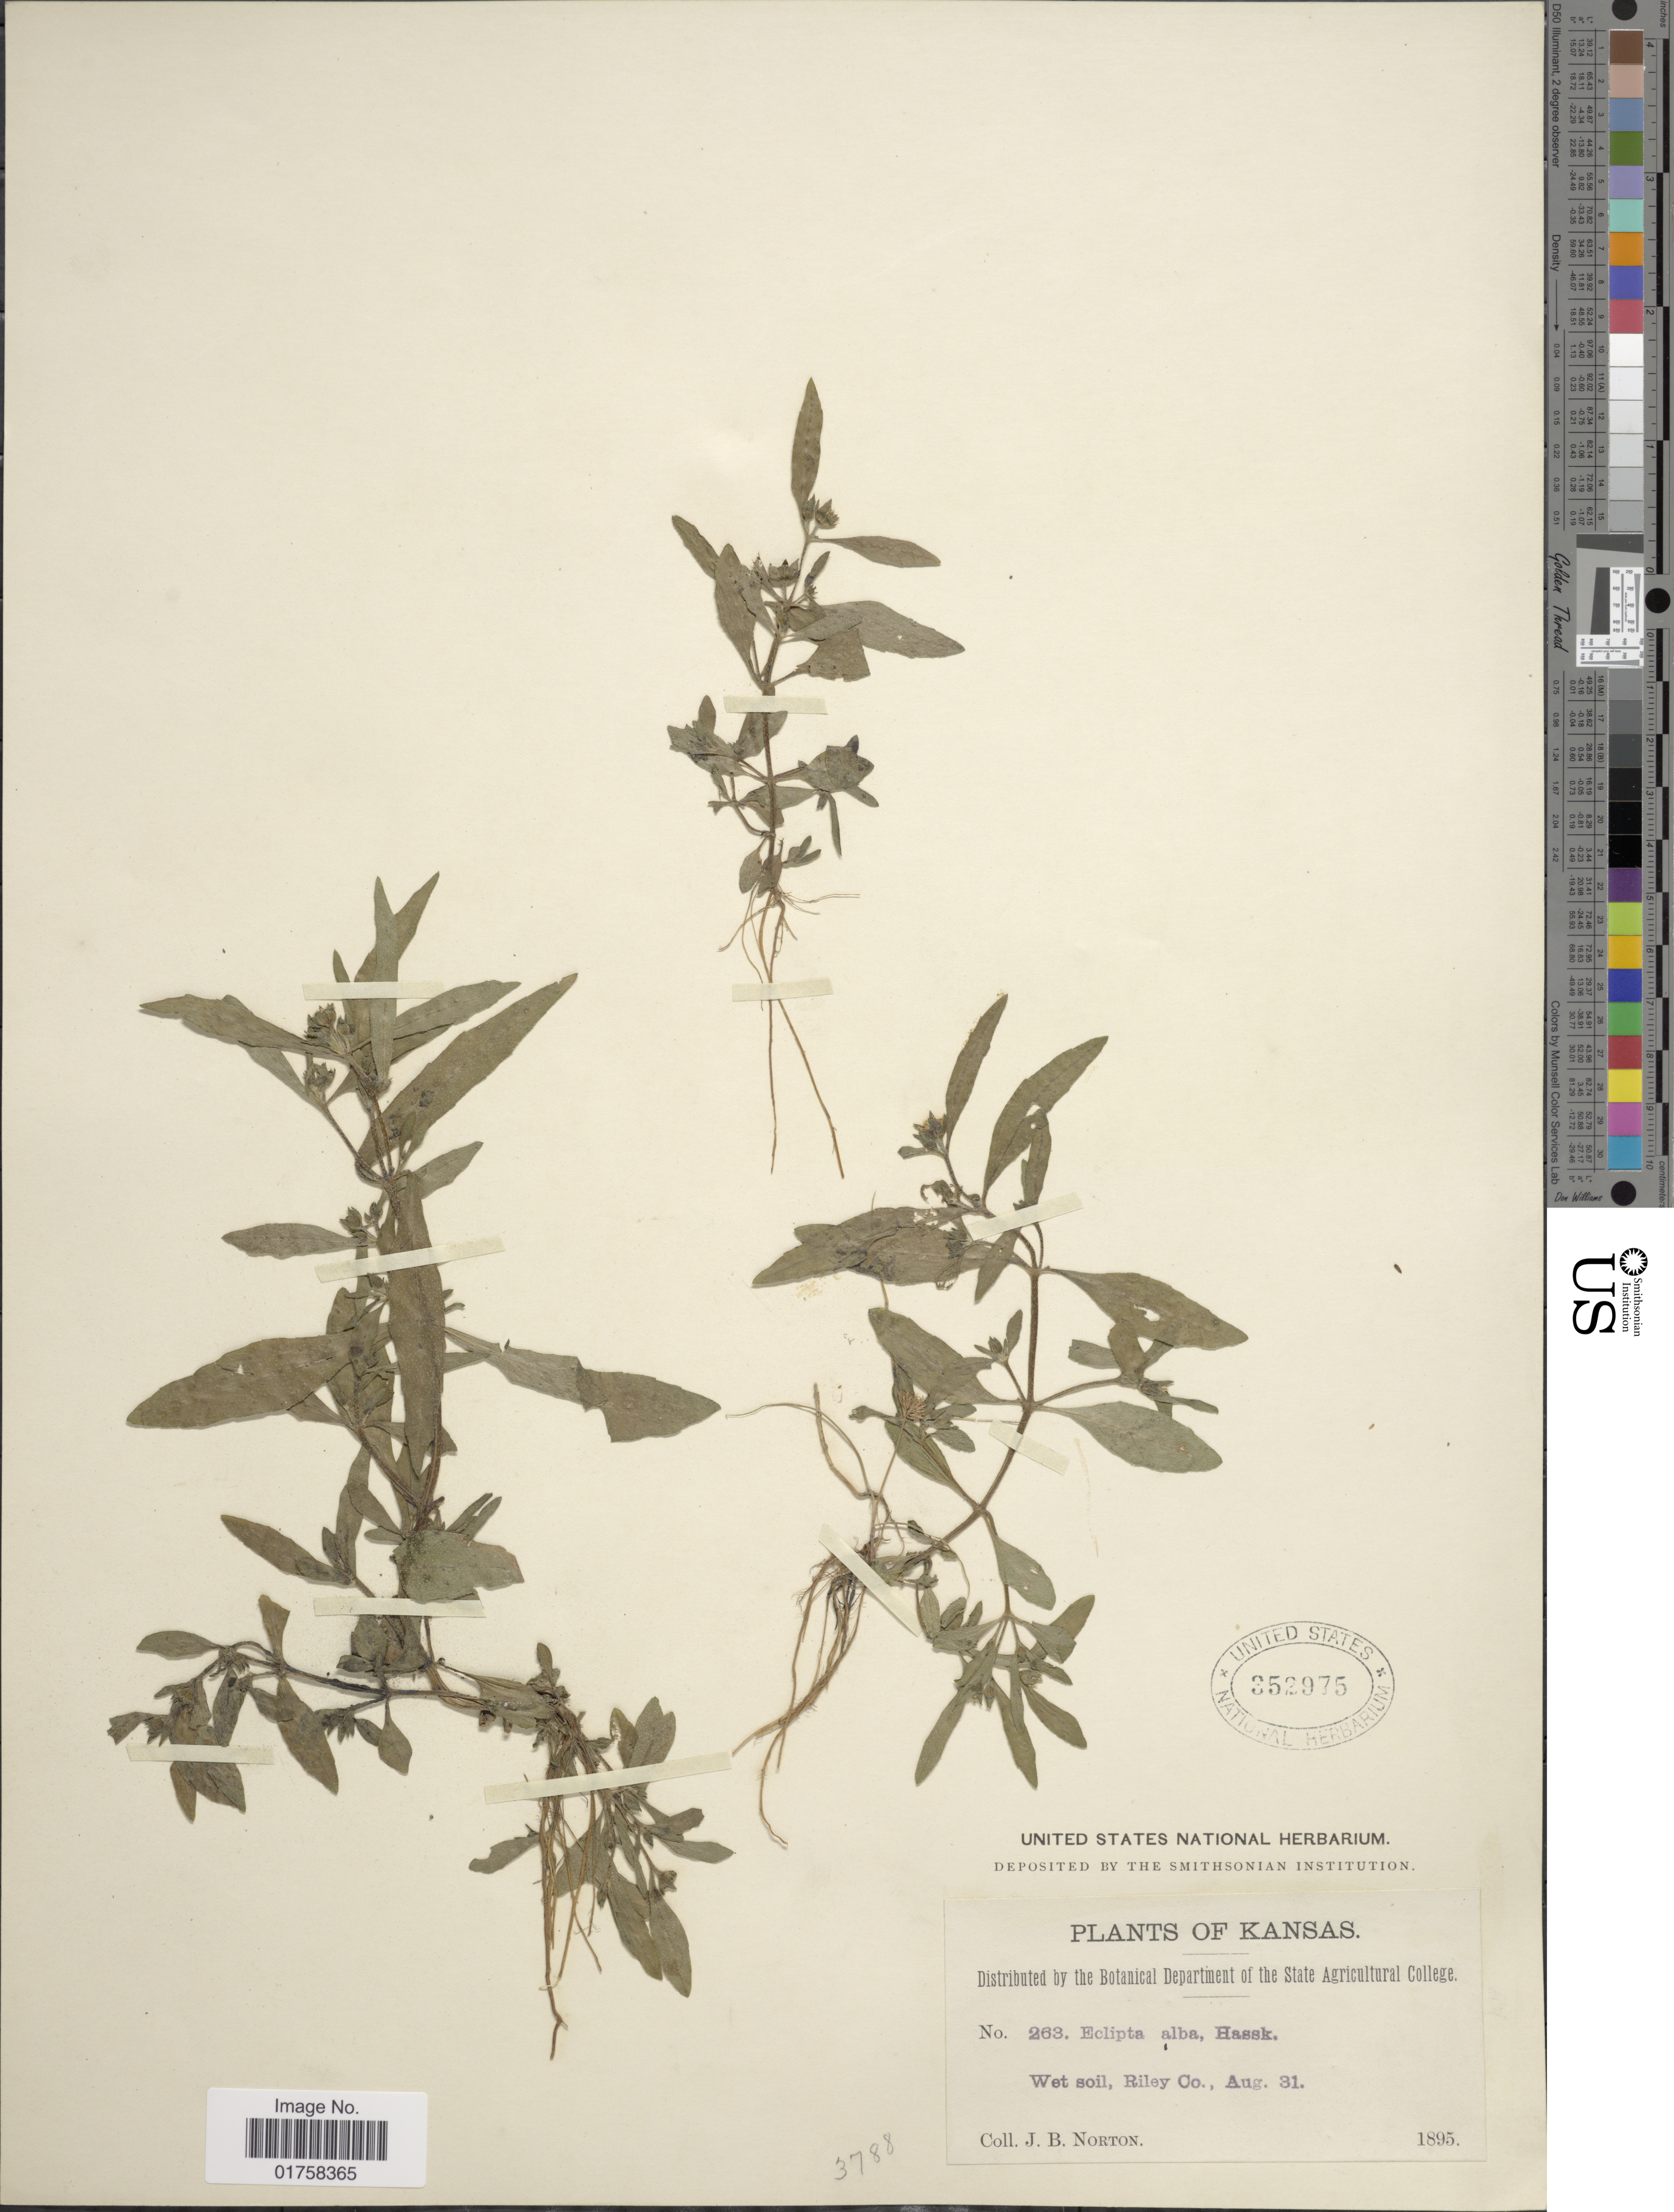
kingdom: Plantae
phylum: Tracheophyta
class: Magnoliopsida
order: Asterales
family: Asteraceae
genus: Eclipta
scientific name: Eclipta alba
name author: (L.) Hassk.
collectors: J. B. Norton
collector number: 263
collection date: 1895-08-31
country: United States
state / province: Kansas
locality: Wet soil, Riley Co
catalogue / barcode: US 352975